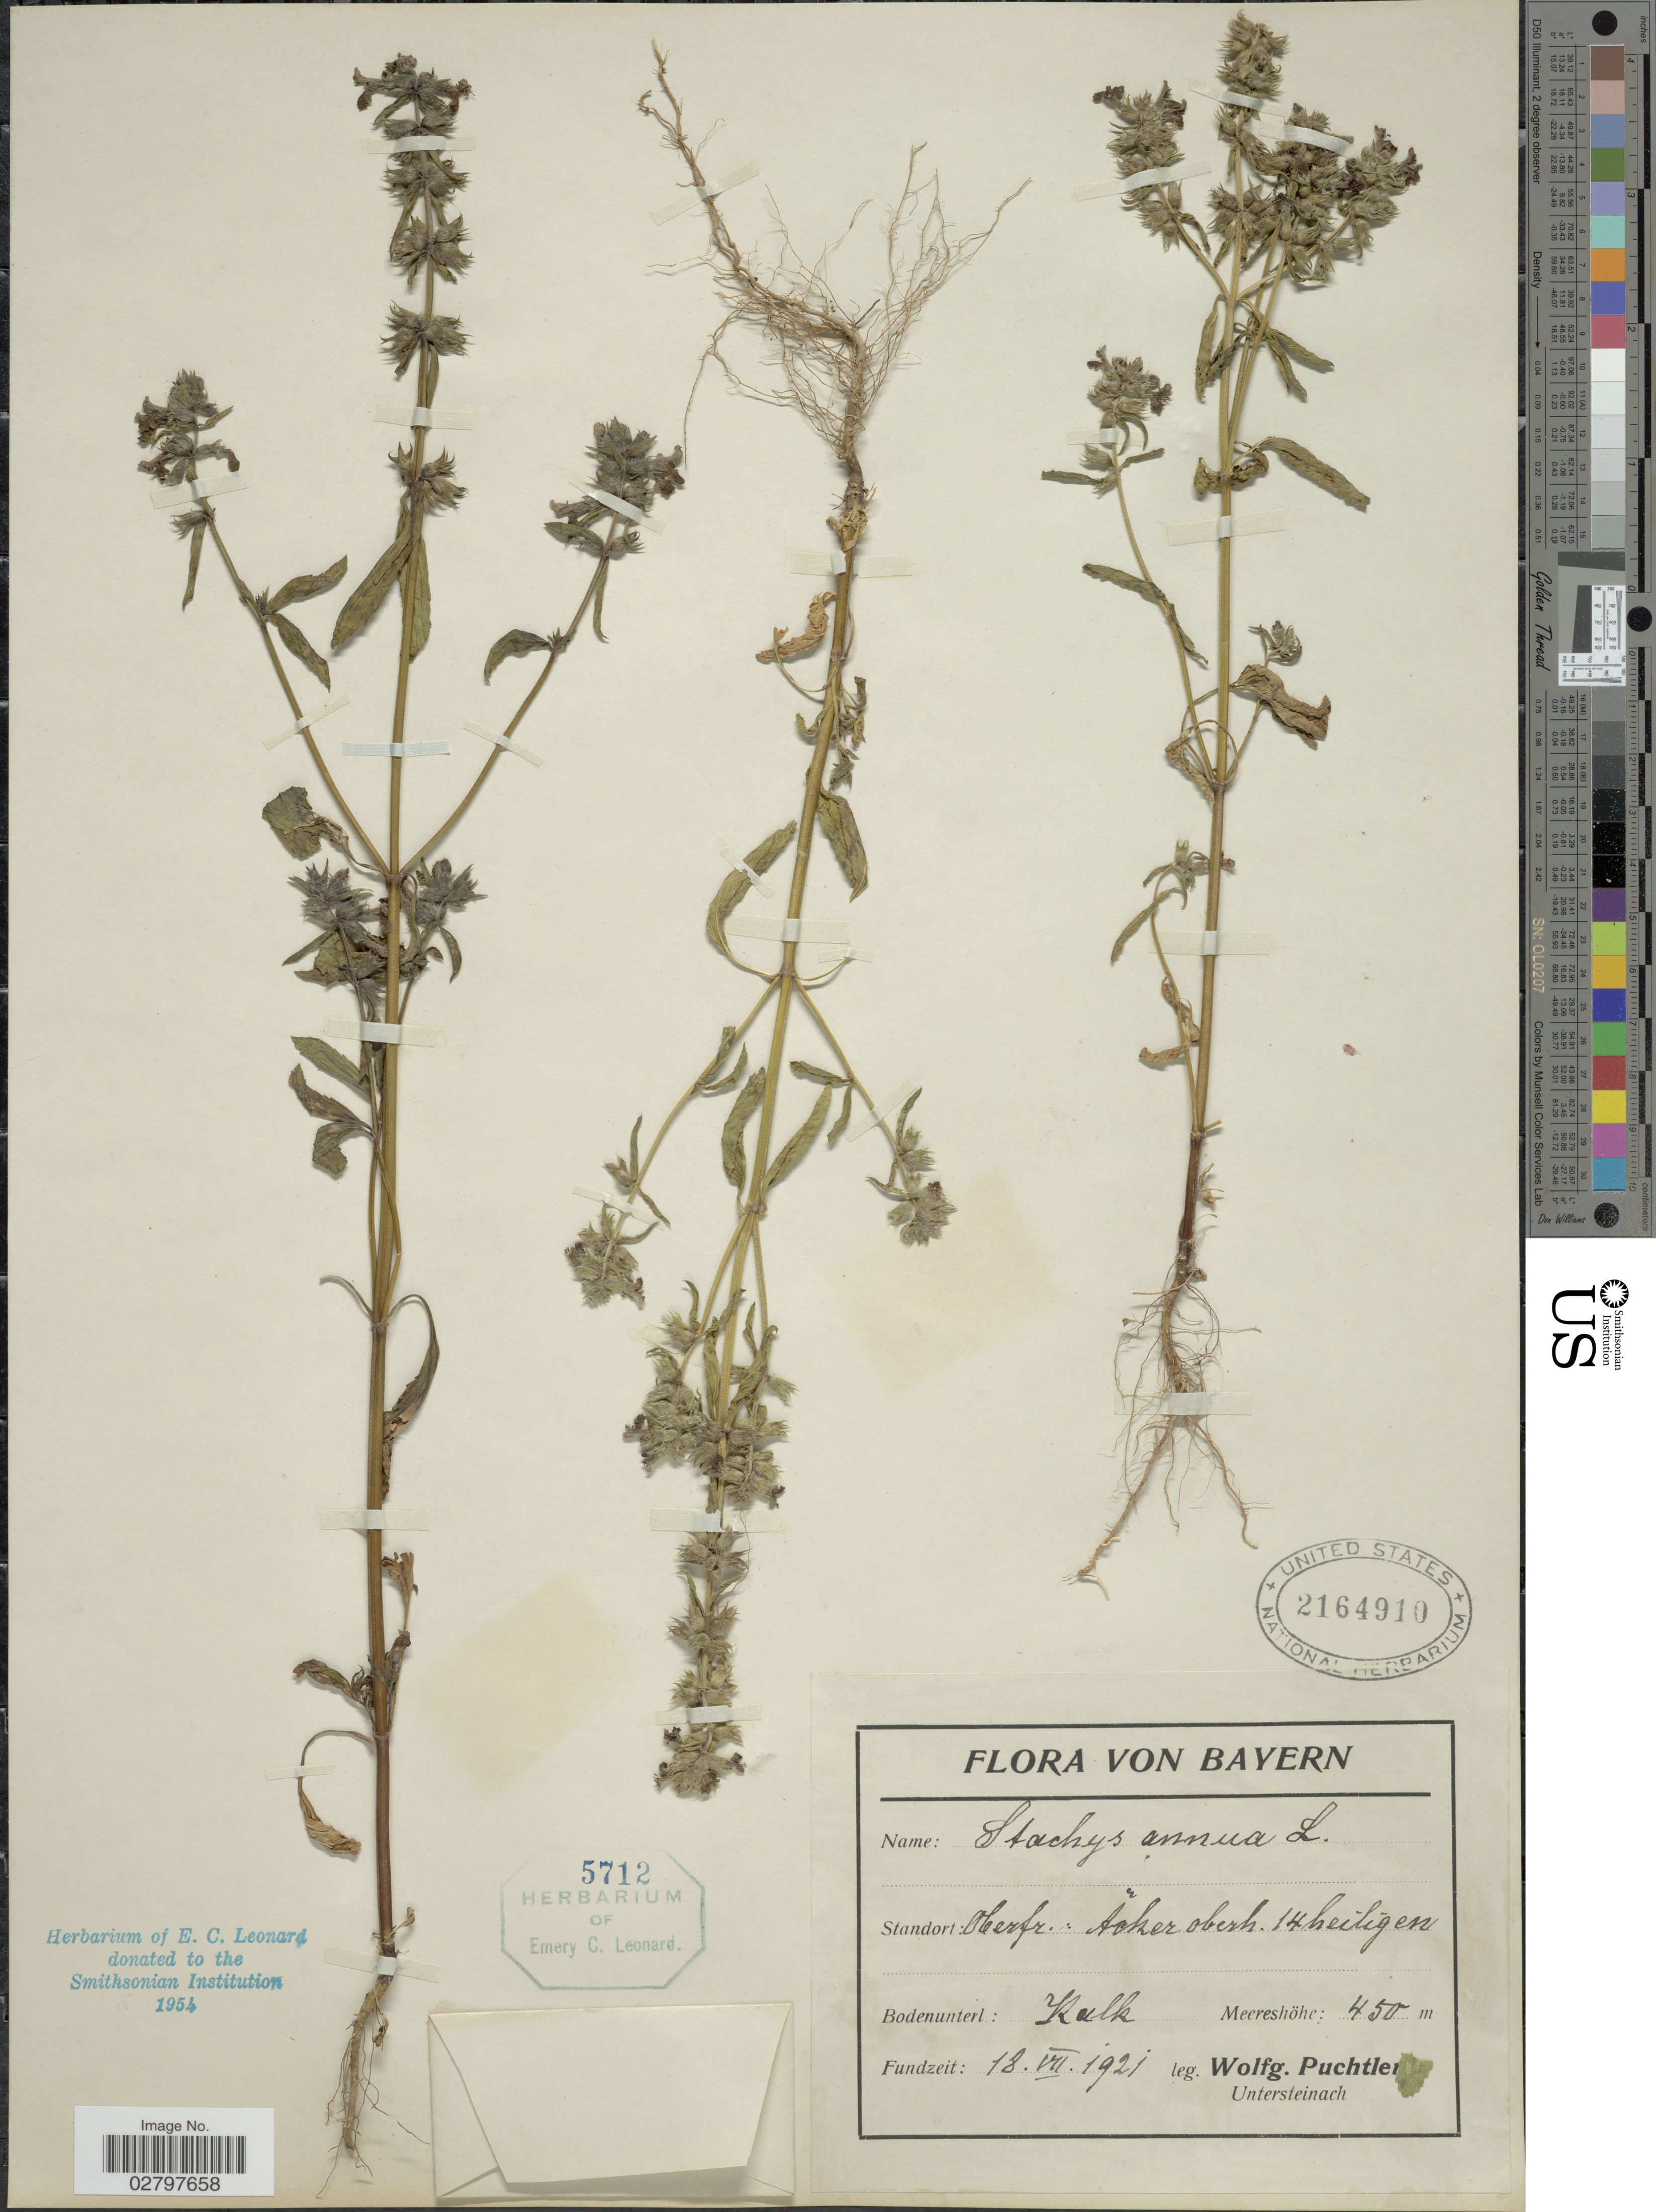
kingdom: Plantae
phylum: Tracheophyta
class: Magnoliopsida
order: Lamiales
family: Lamiaceae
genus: Stachys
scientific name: Stachys annua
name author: (L.) L.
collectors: W. Puchtler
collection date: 1921-07-18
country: Germany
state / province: Bayern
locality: Oberfr.: Acker oberh. 14 heiligen, Kalk.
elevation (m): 450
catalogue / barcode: US 2164910